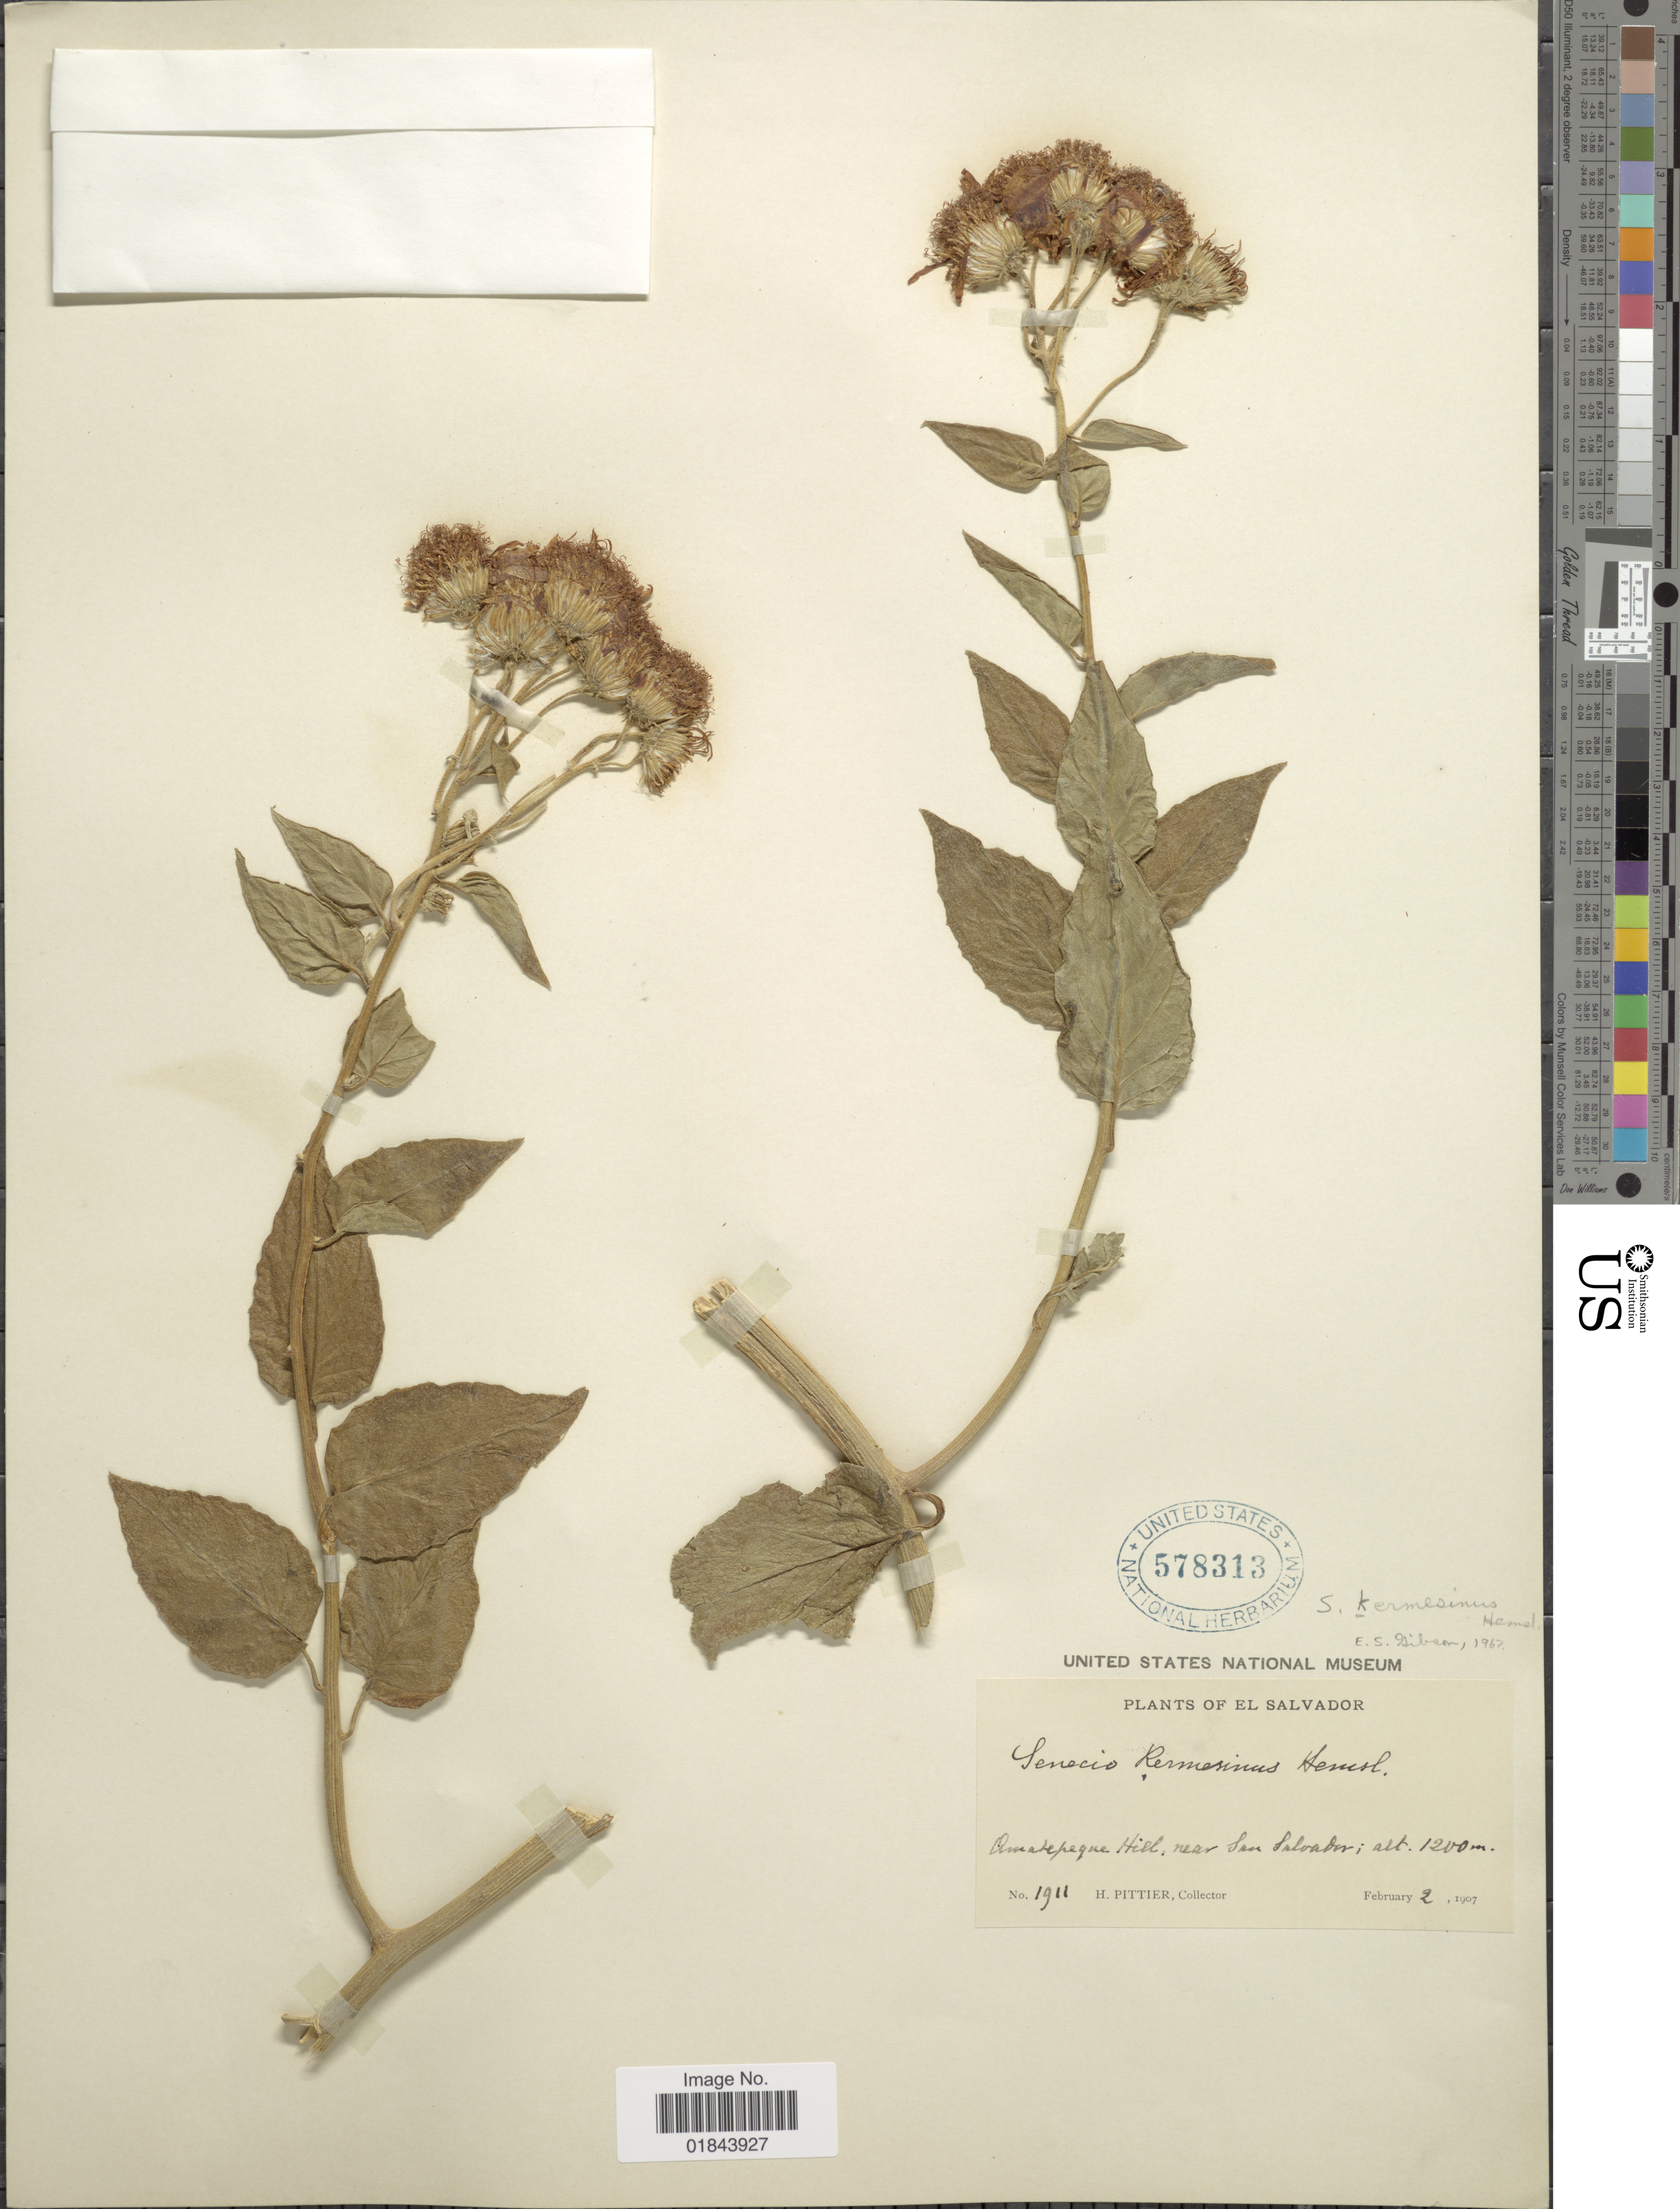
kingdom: Plantae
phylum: Tracheophyta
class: Magnoliopsida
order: Asterales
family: Asteraceae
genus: Pseudogynoxys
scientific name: Pseudogynoxys haenkei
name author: (DC.) Cabrera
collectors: H. F. Pittier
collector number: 1911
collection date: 1907-02-02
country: El Salvador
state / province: San Salvador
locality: Amatepeque Hill, near San Salvador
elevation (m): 1200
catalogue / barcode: US 578313